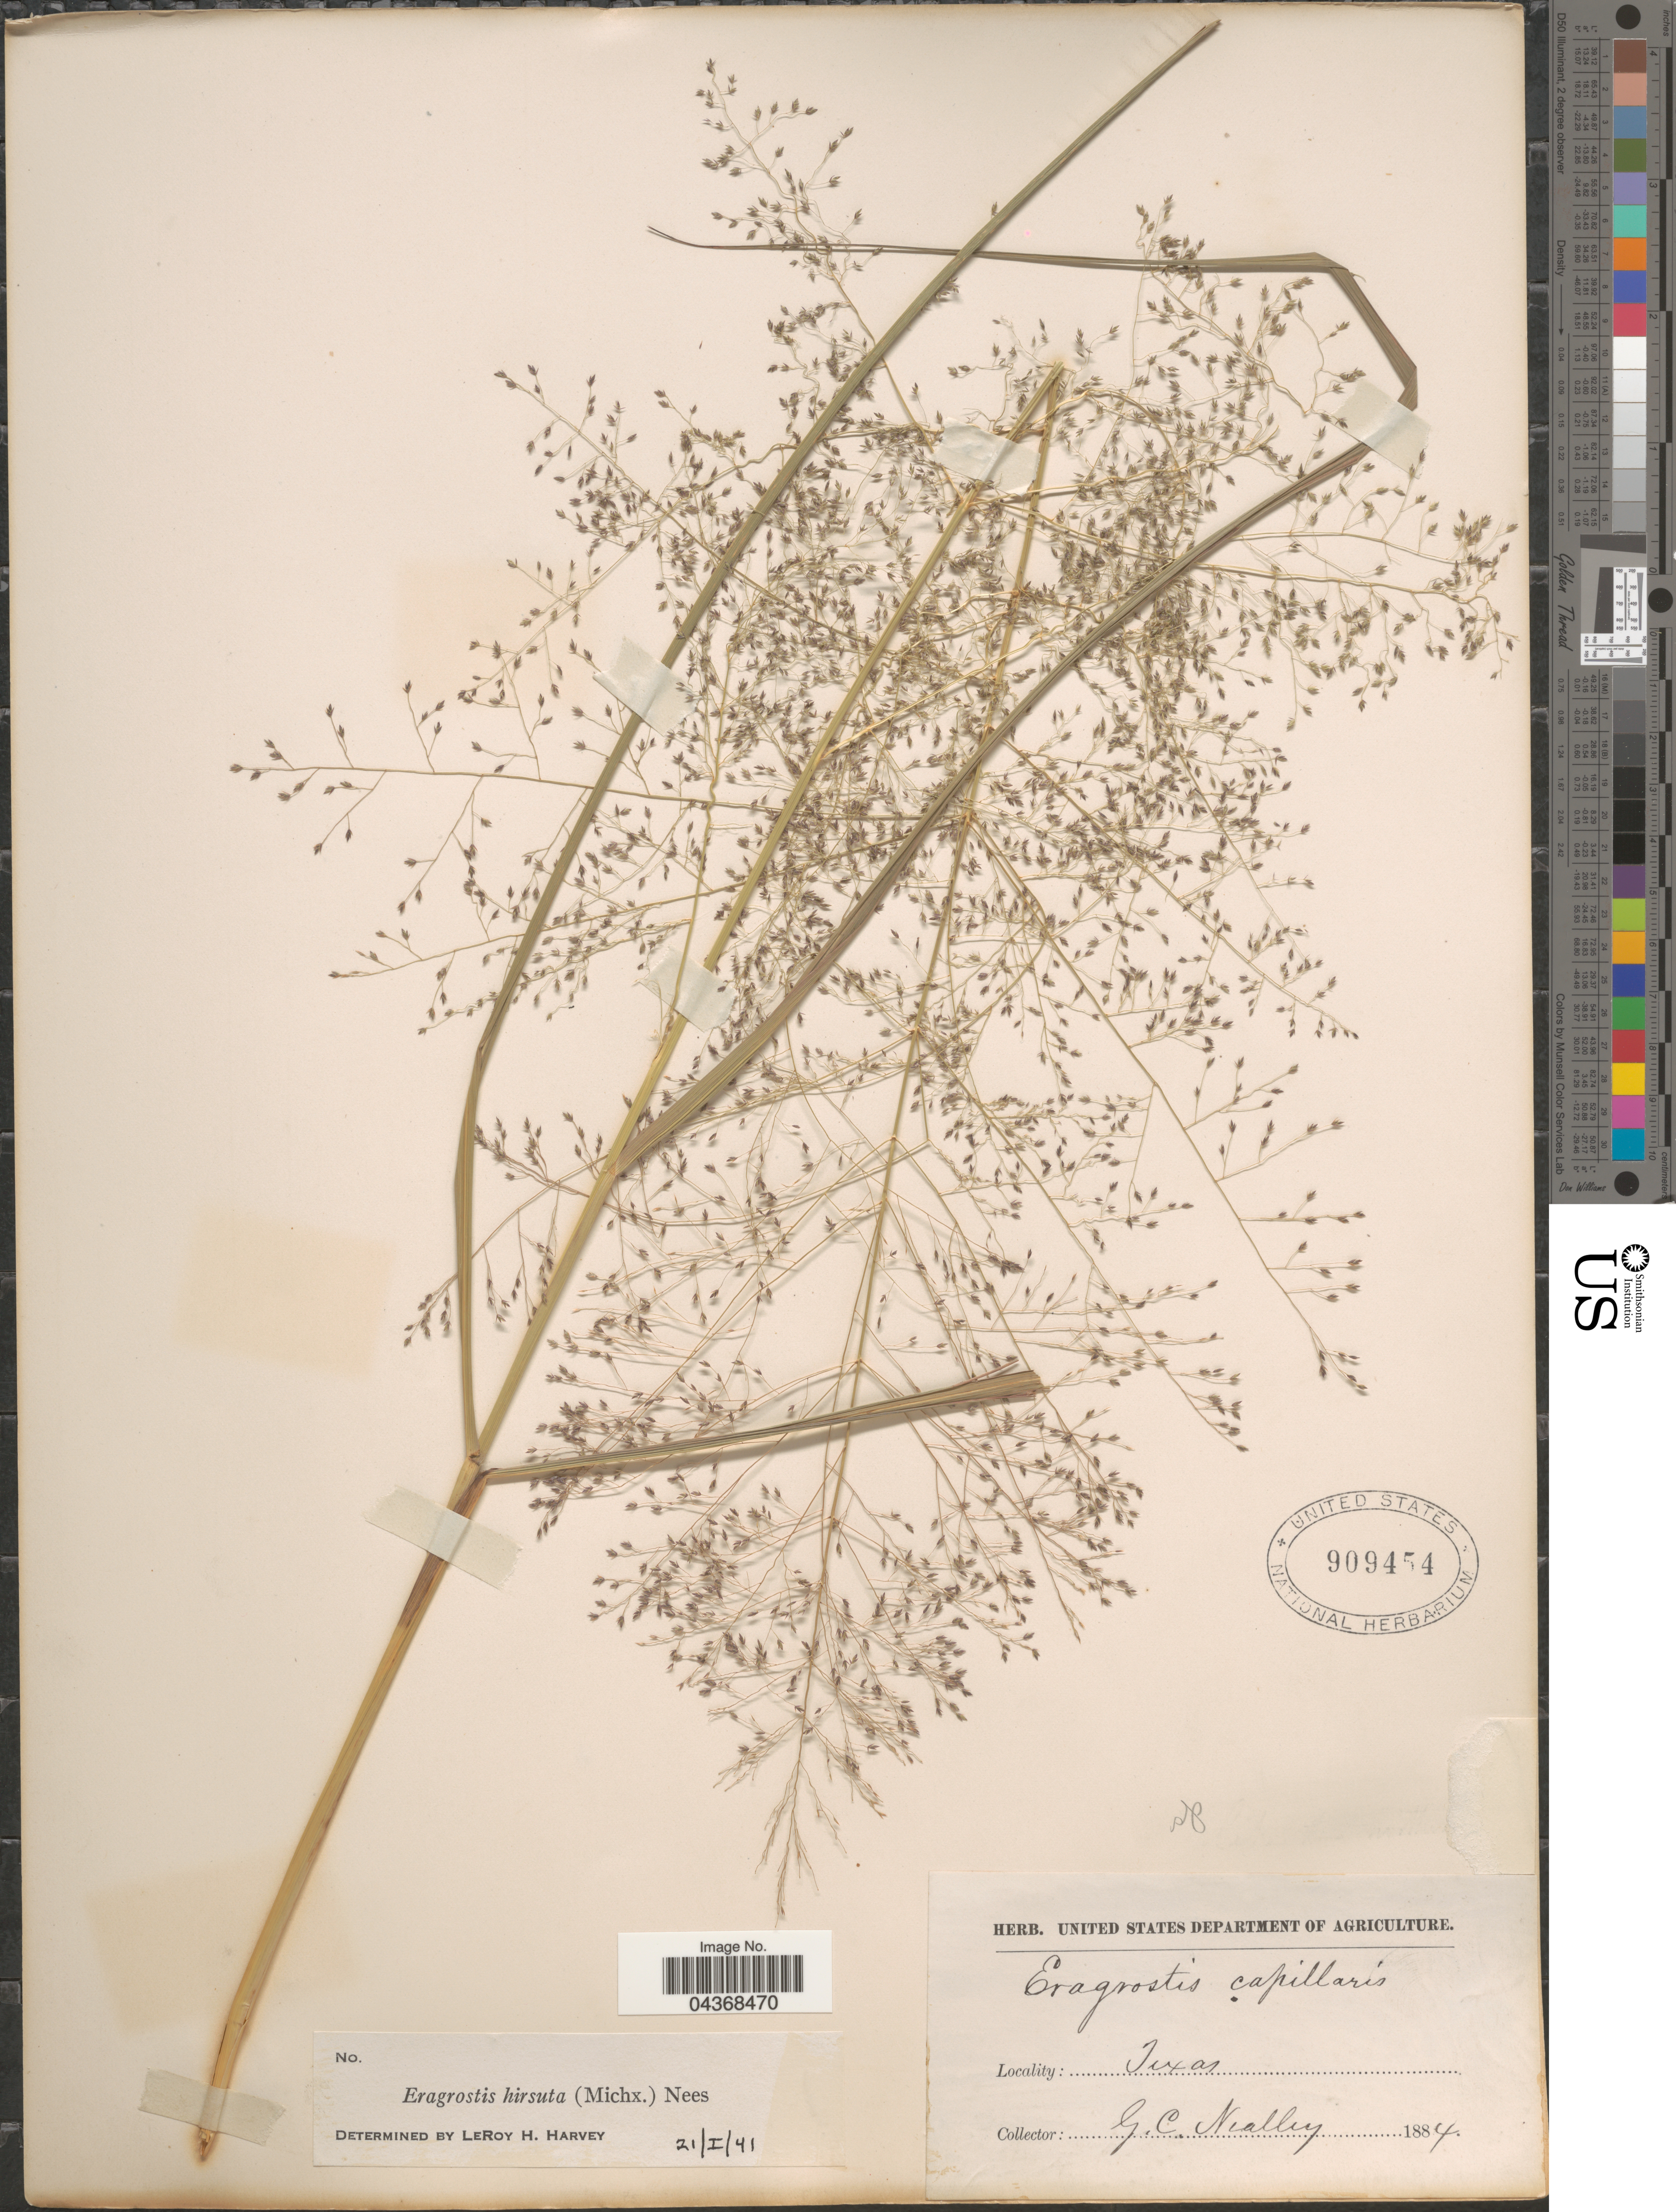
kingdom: Plantae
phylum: Tracheophyta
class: Liliopsida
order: Poales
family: Poaceae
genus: Eragrostis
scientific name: Eragrostis hirsuta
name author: (Michx.) Nees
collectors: G. C. Nealley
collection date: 1884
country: United States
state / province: Texas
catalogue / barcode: US 909454